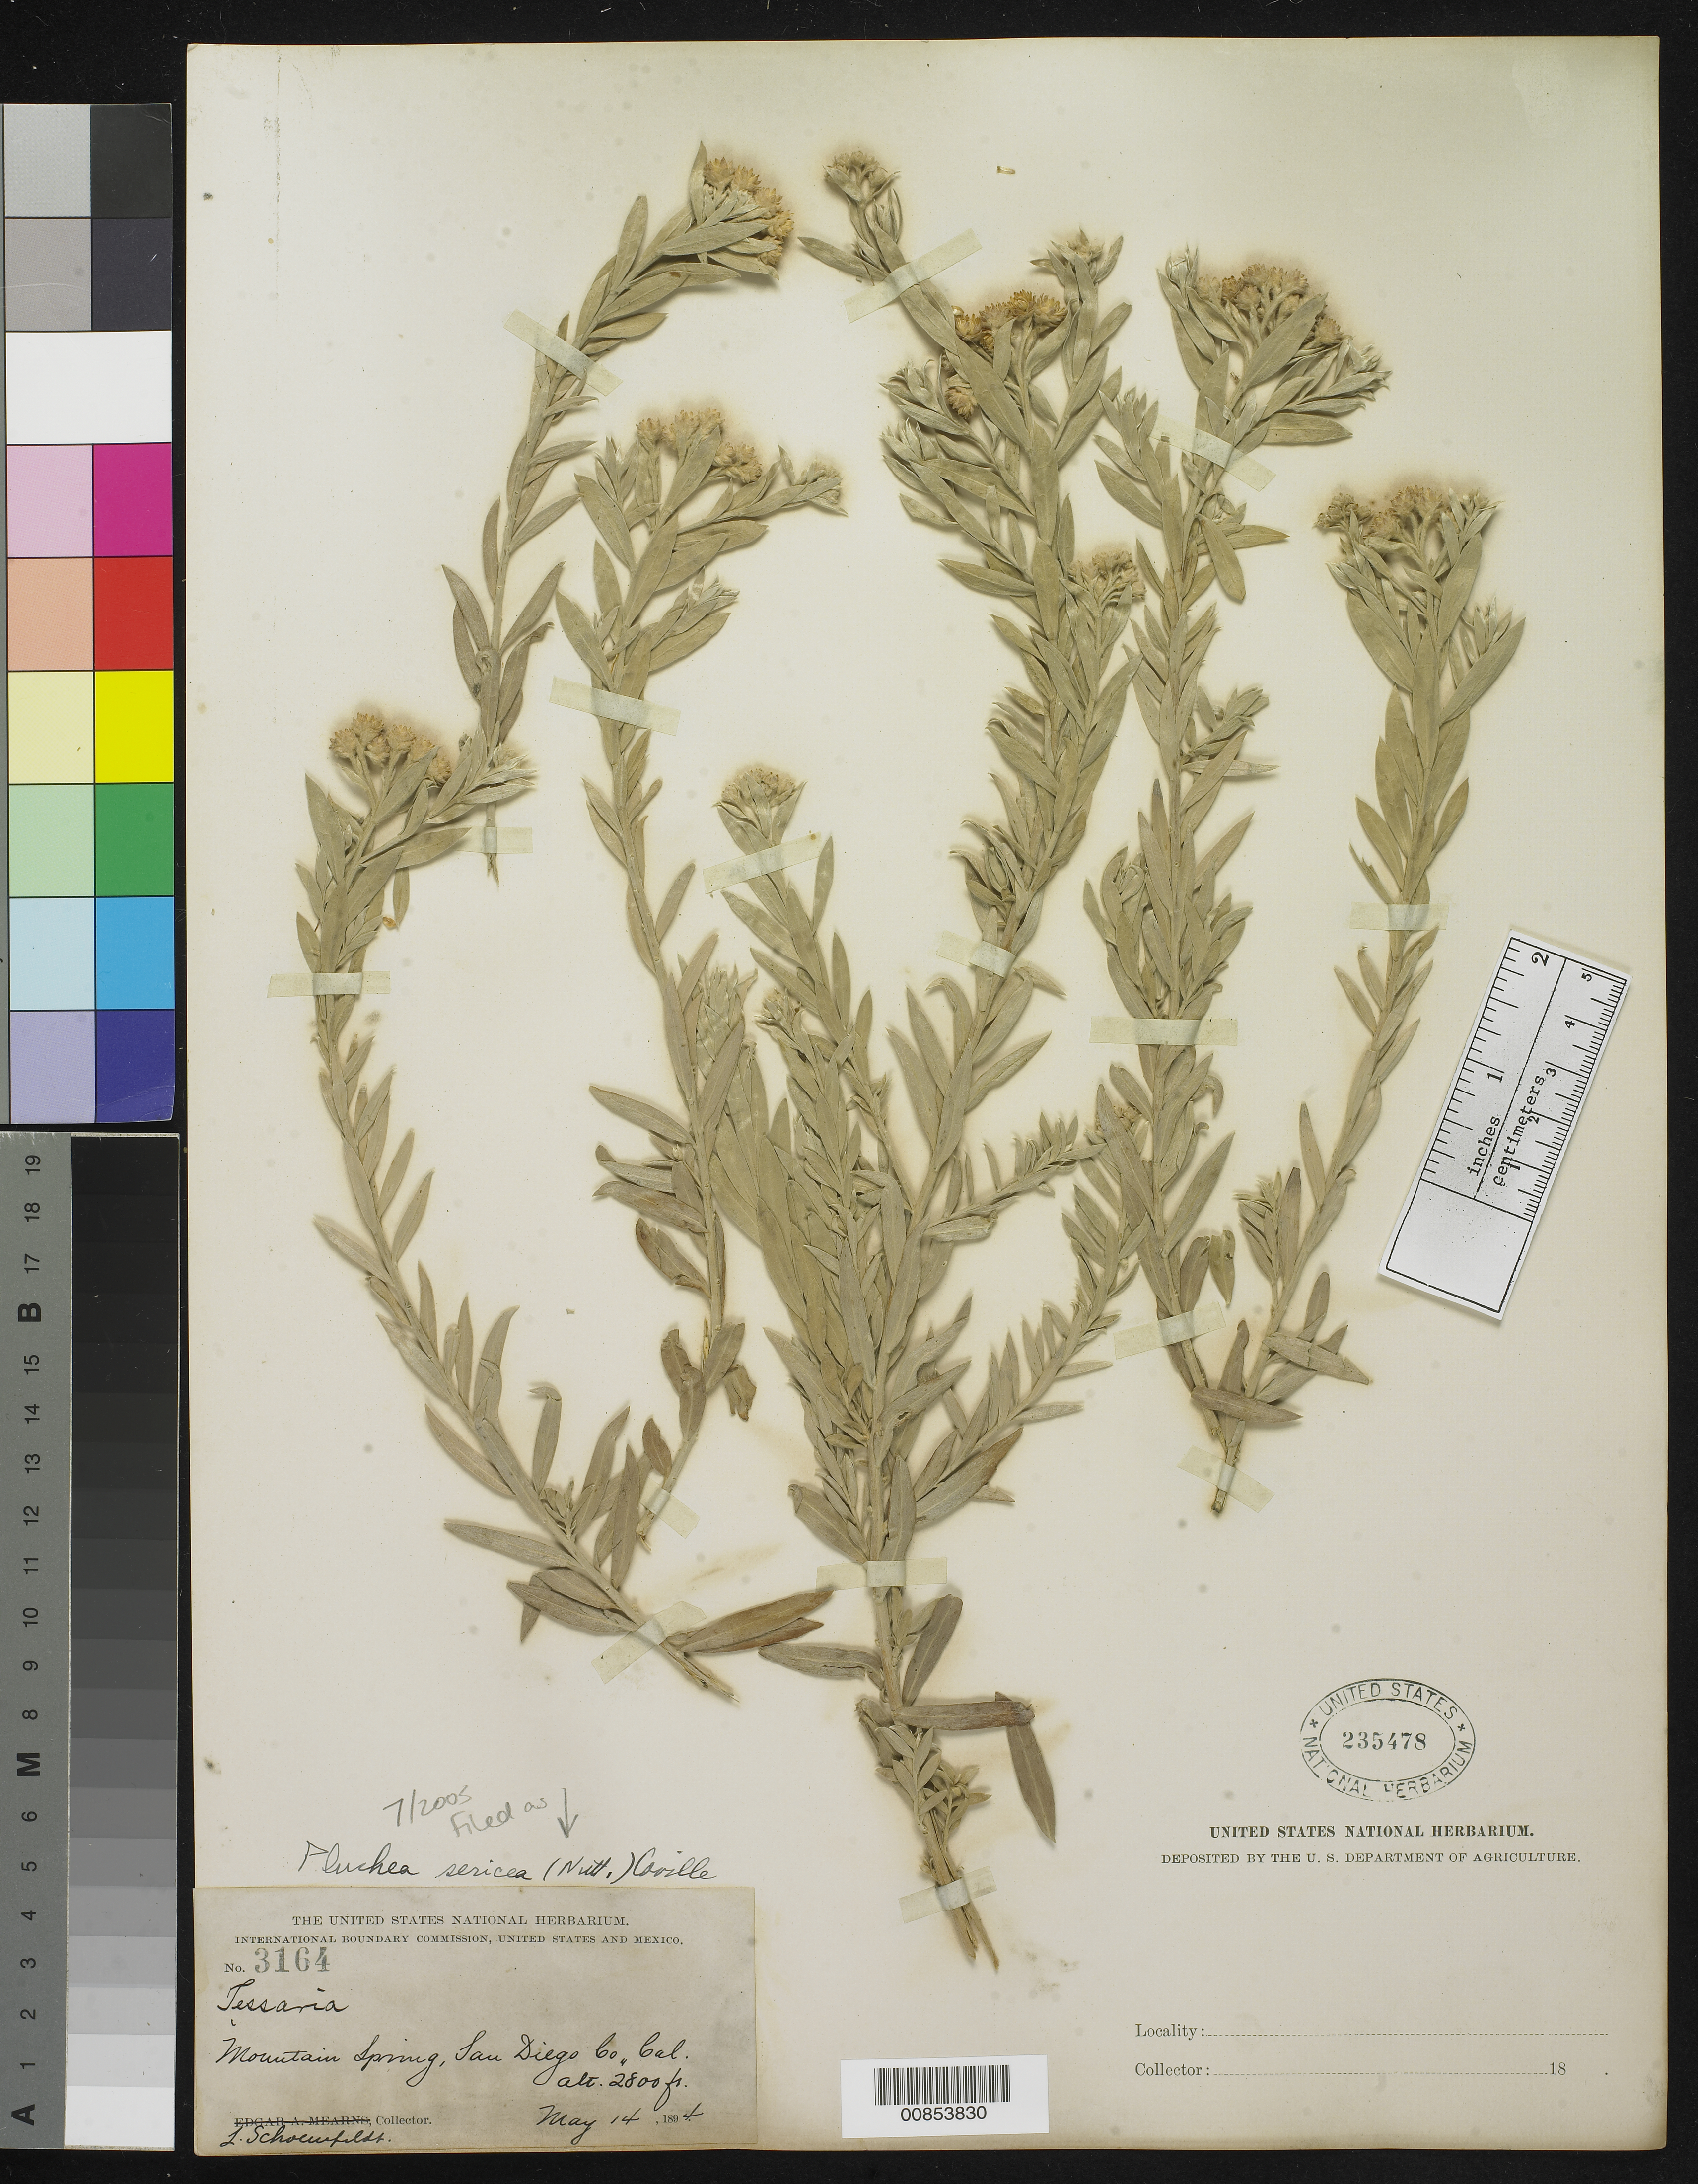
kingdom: Plantae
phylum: Tracheophyta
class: Magnoliopsida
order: Asterales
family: Asteraceae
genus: Pluchea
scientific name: Pluchea sericea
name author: (Nutt.) Coville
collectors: L. Schoenfeldt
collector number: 3164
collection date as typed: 14 May 1894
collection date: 1894-05-14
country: United States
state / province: California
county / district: San Diego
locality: Mountain Spring, San Diego County, California.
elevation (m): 853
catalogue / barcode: US 235478